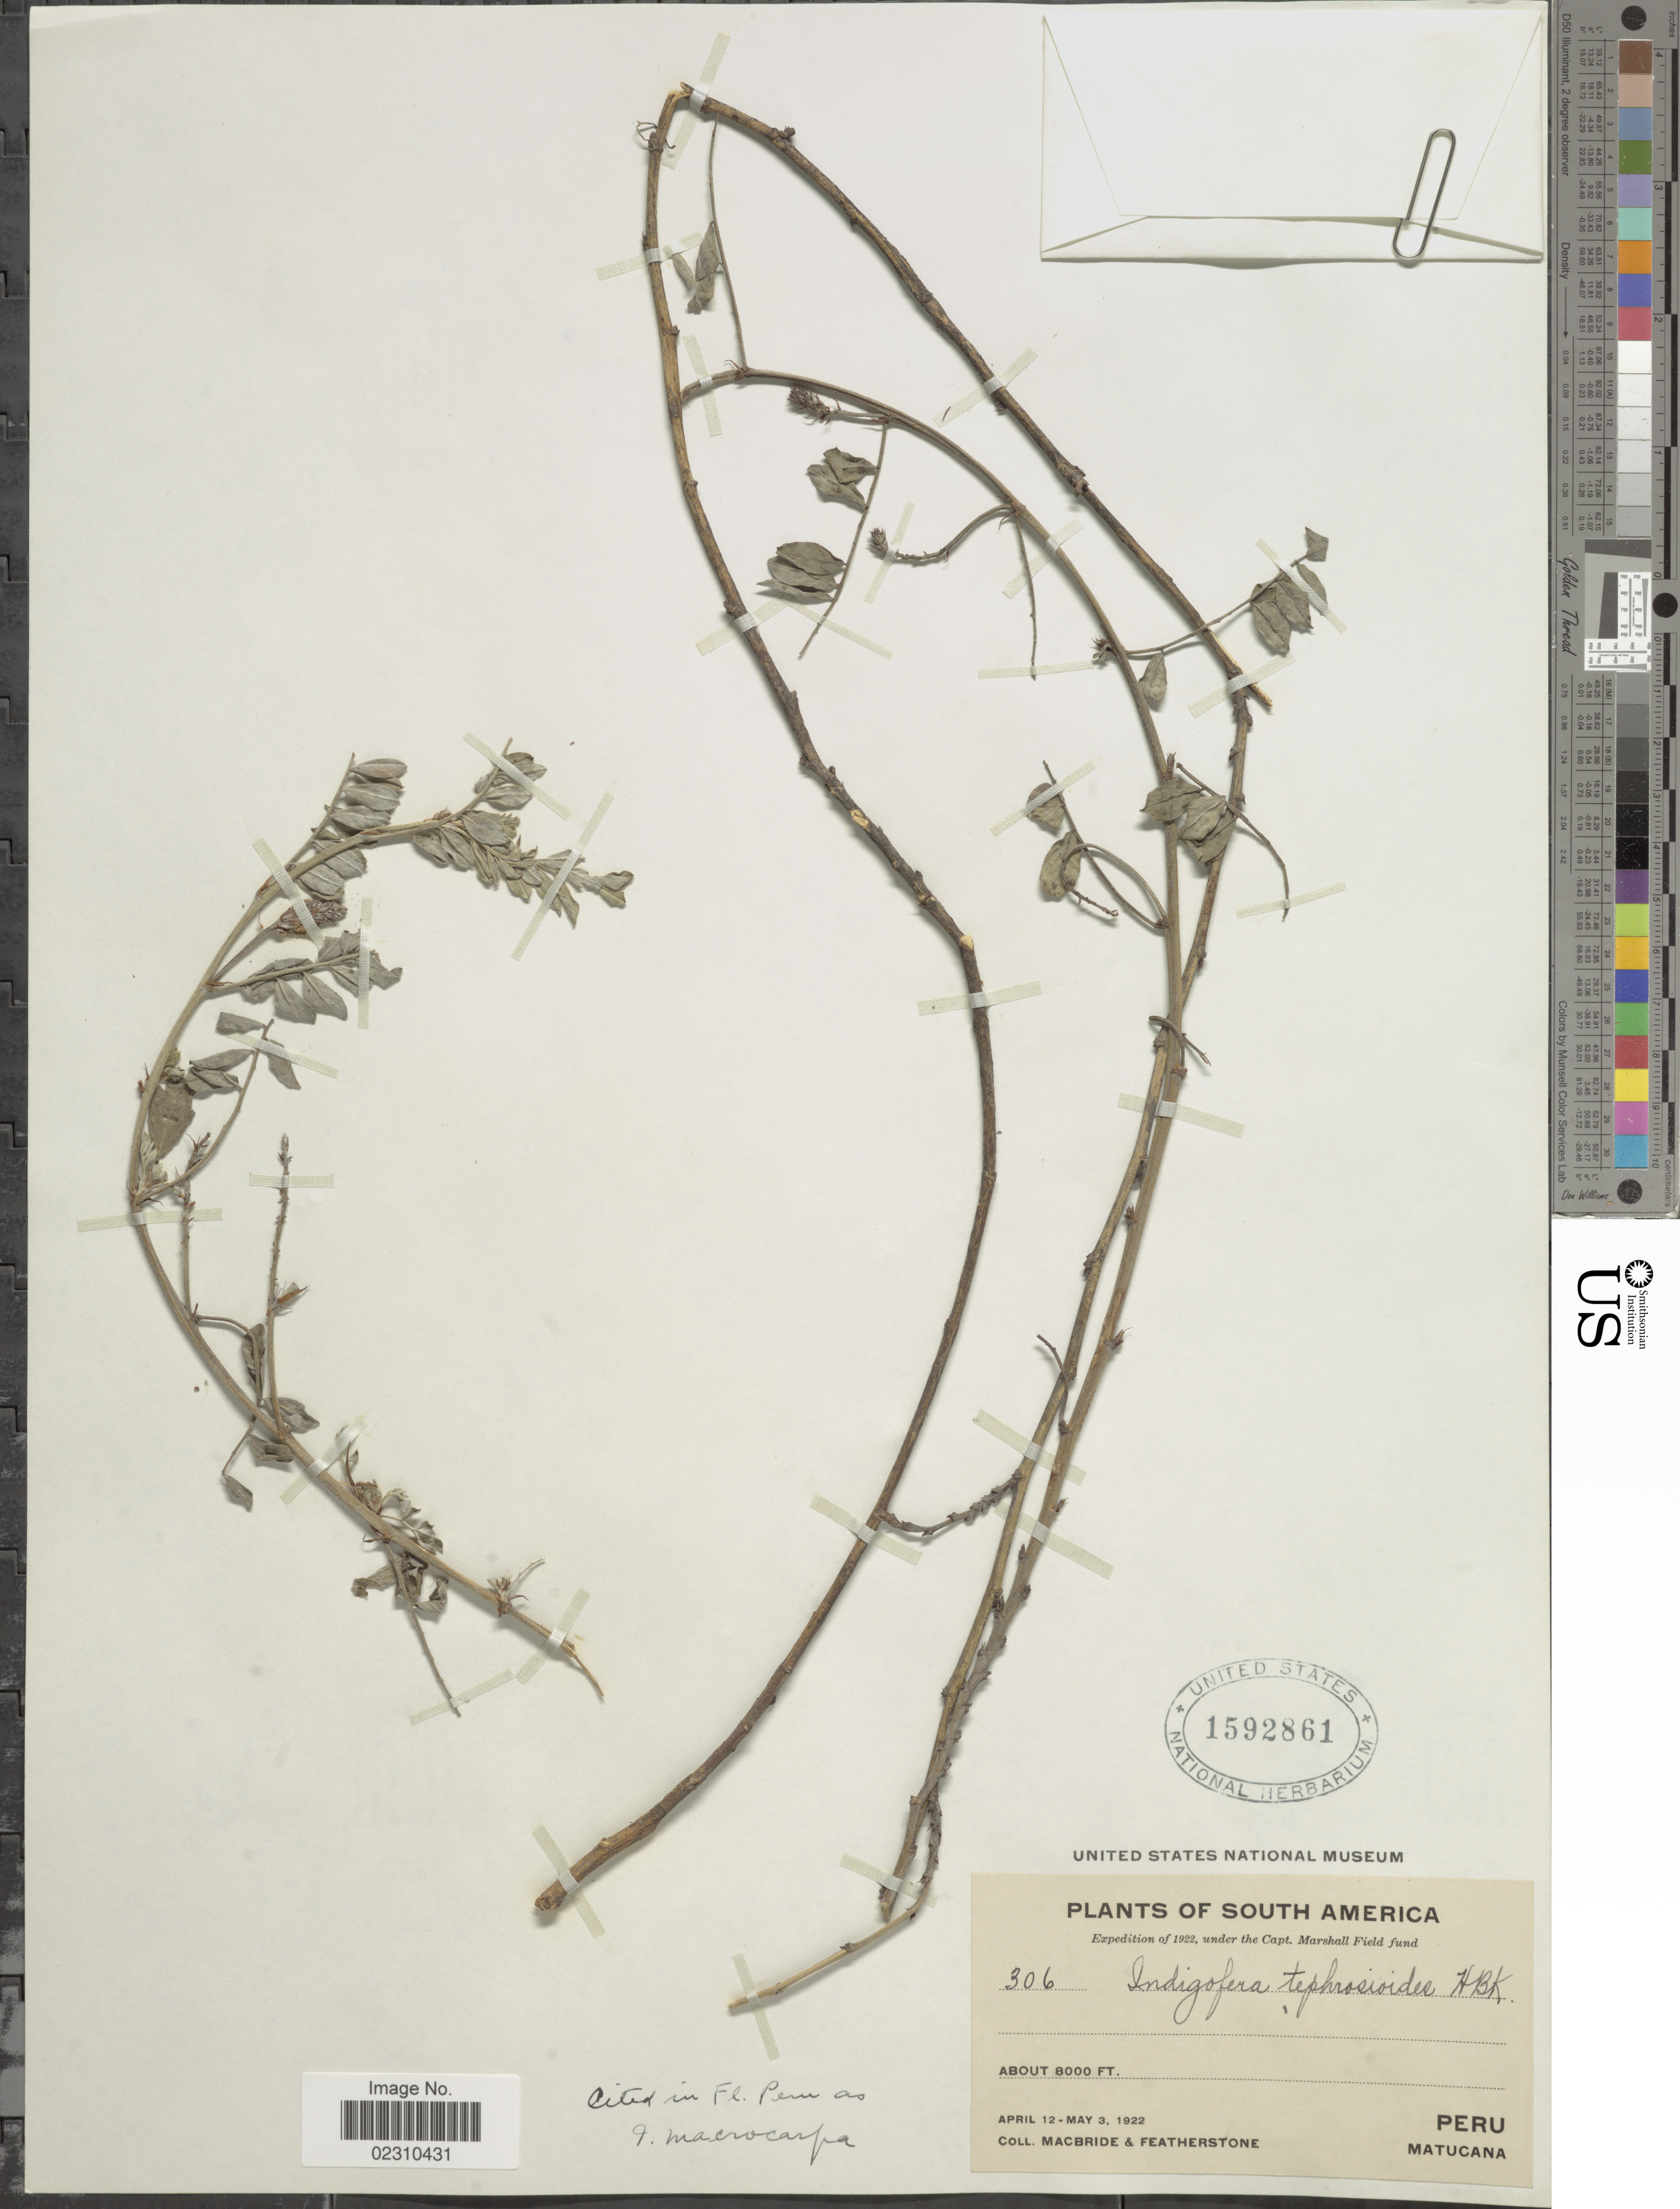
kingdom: Plantae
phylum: Tracheophyta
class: Magnoliopsida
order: Fabales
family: Fabaceae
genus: Indigofera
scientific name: Indigofera macrocarpa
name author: Desv.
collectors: Macbride, -- & -. Featherstone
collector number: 306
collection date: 1922-04-12/1922-05-03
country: Peru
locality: Peru, Matucana,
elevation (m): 2743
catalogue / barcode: US 1592861